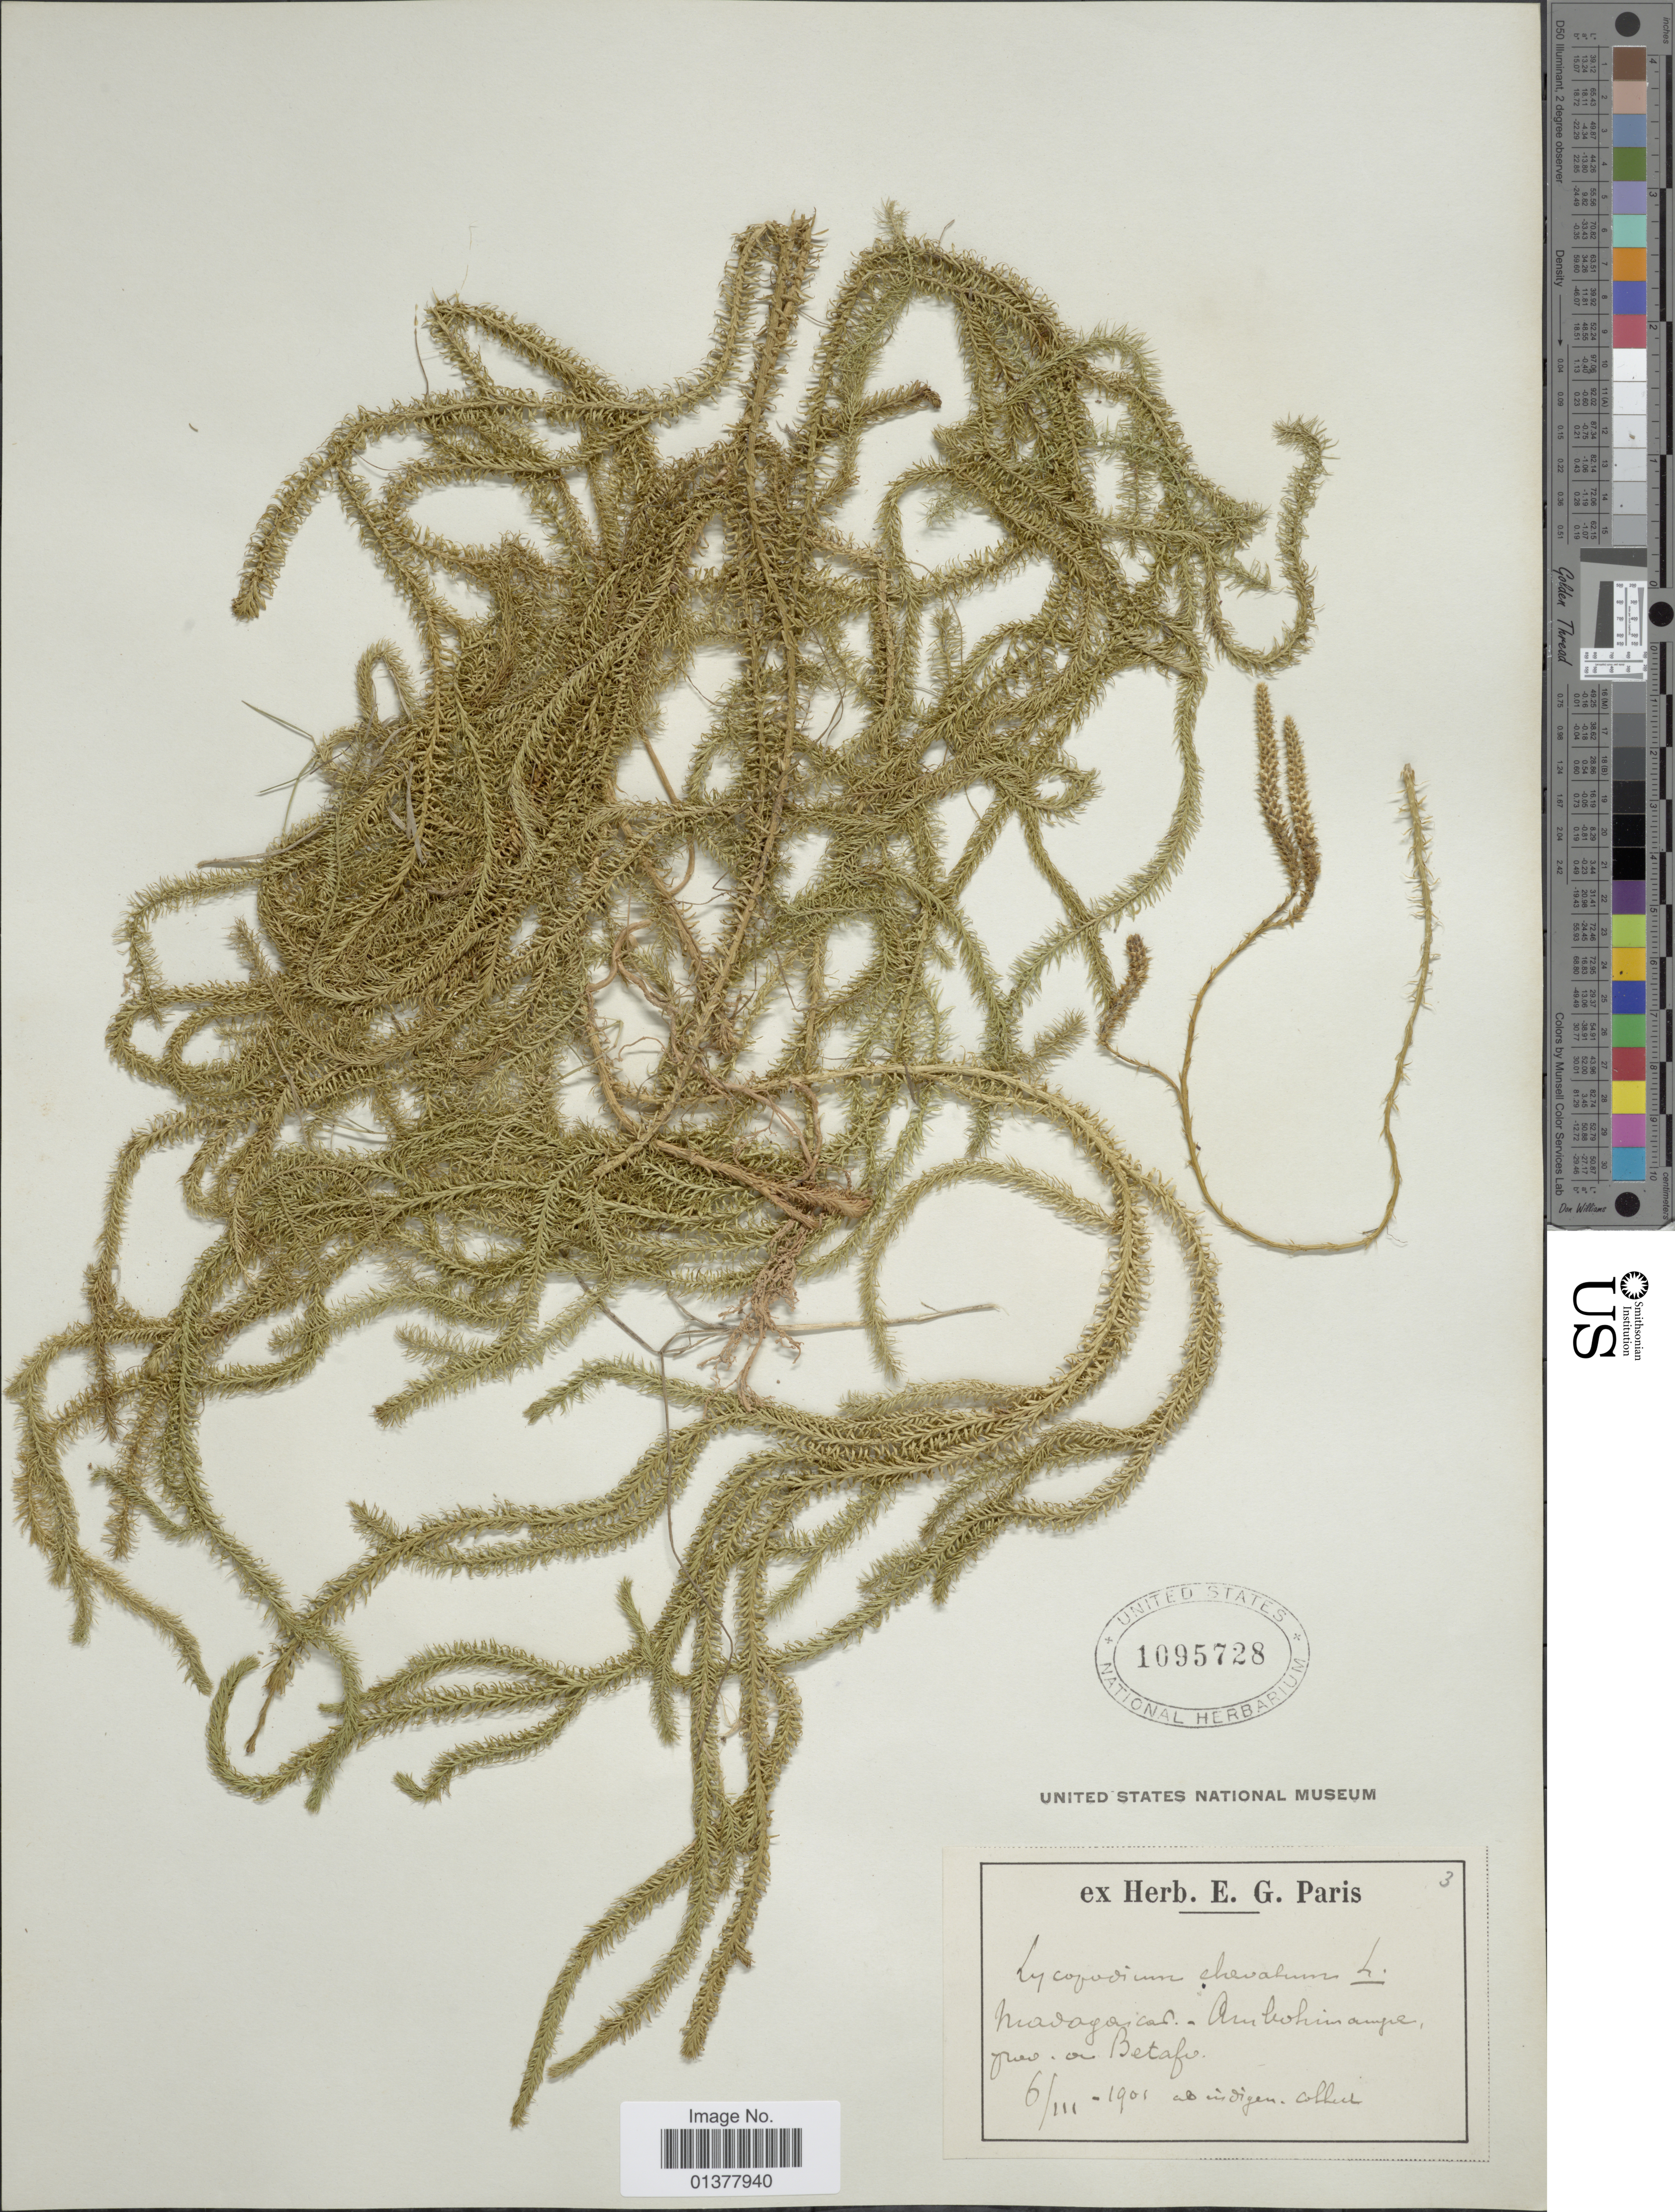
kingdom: Plantae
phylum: Tracheophyta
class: Lycopodiopsida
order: Lycopodiales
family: Lycopodiaceae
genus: Lycopodium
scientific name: Lycopodium clavatum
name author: L.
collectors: ex herb. E. G. Paris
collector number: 3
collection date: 1901-03-06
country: Madagascar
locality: Ambohimanga, prov. a Betafo.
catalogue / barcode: US 1095728